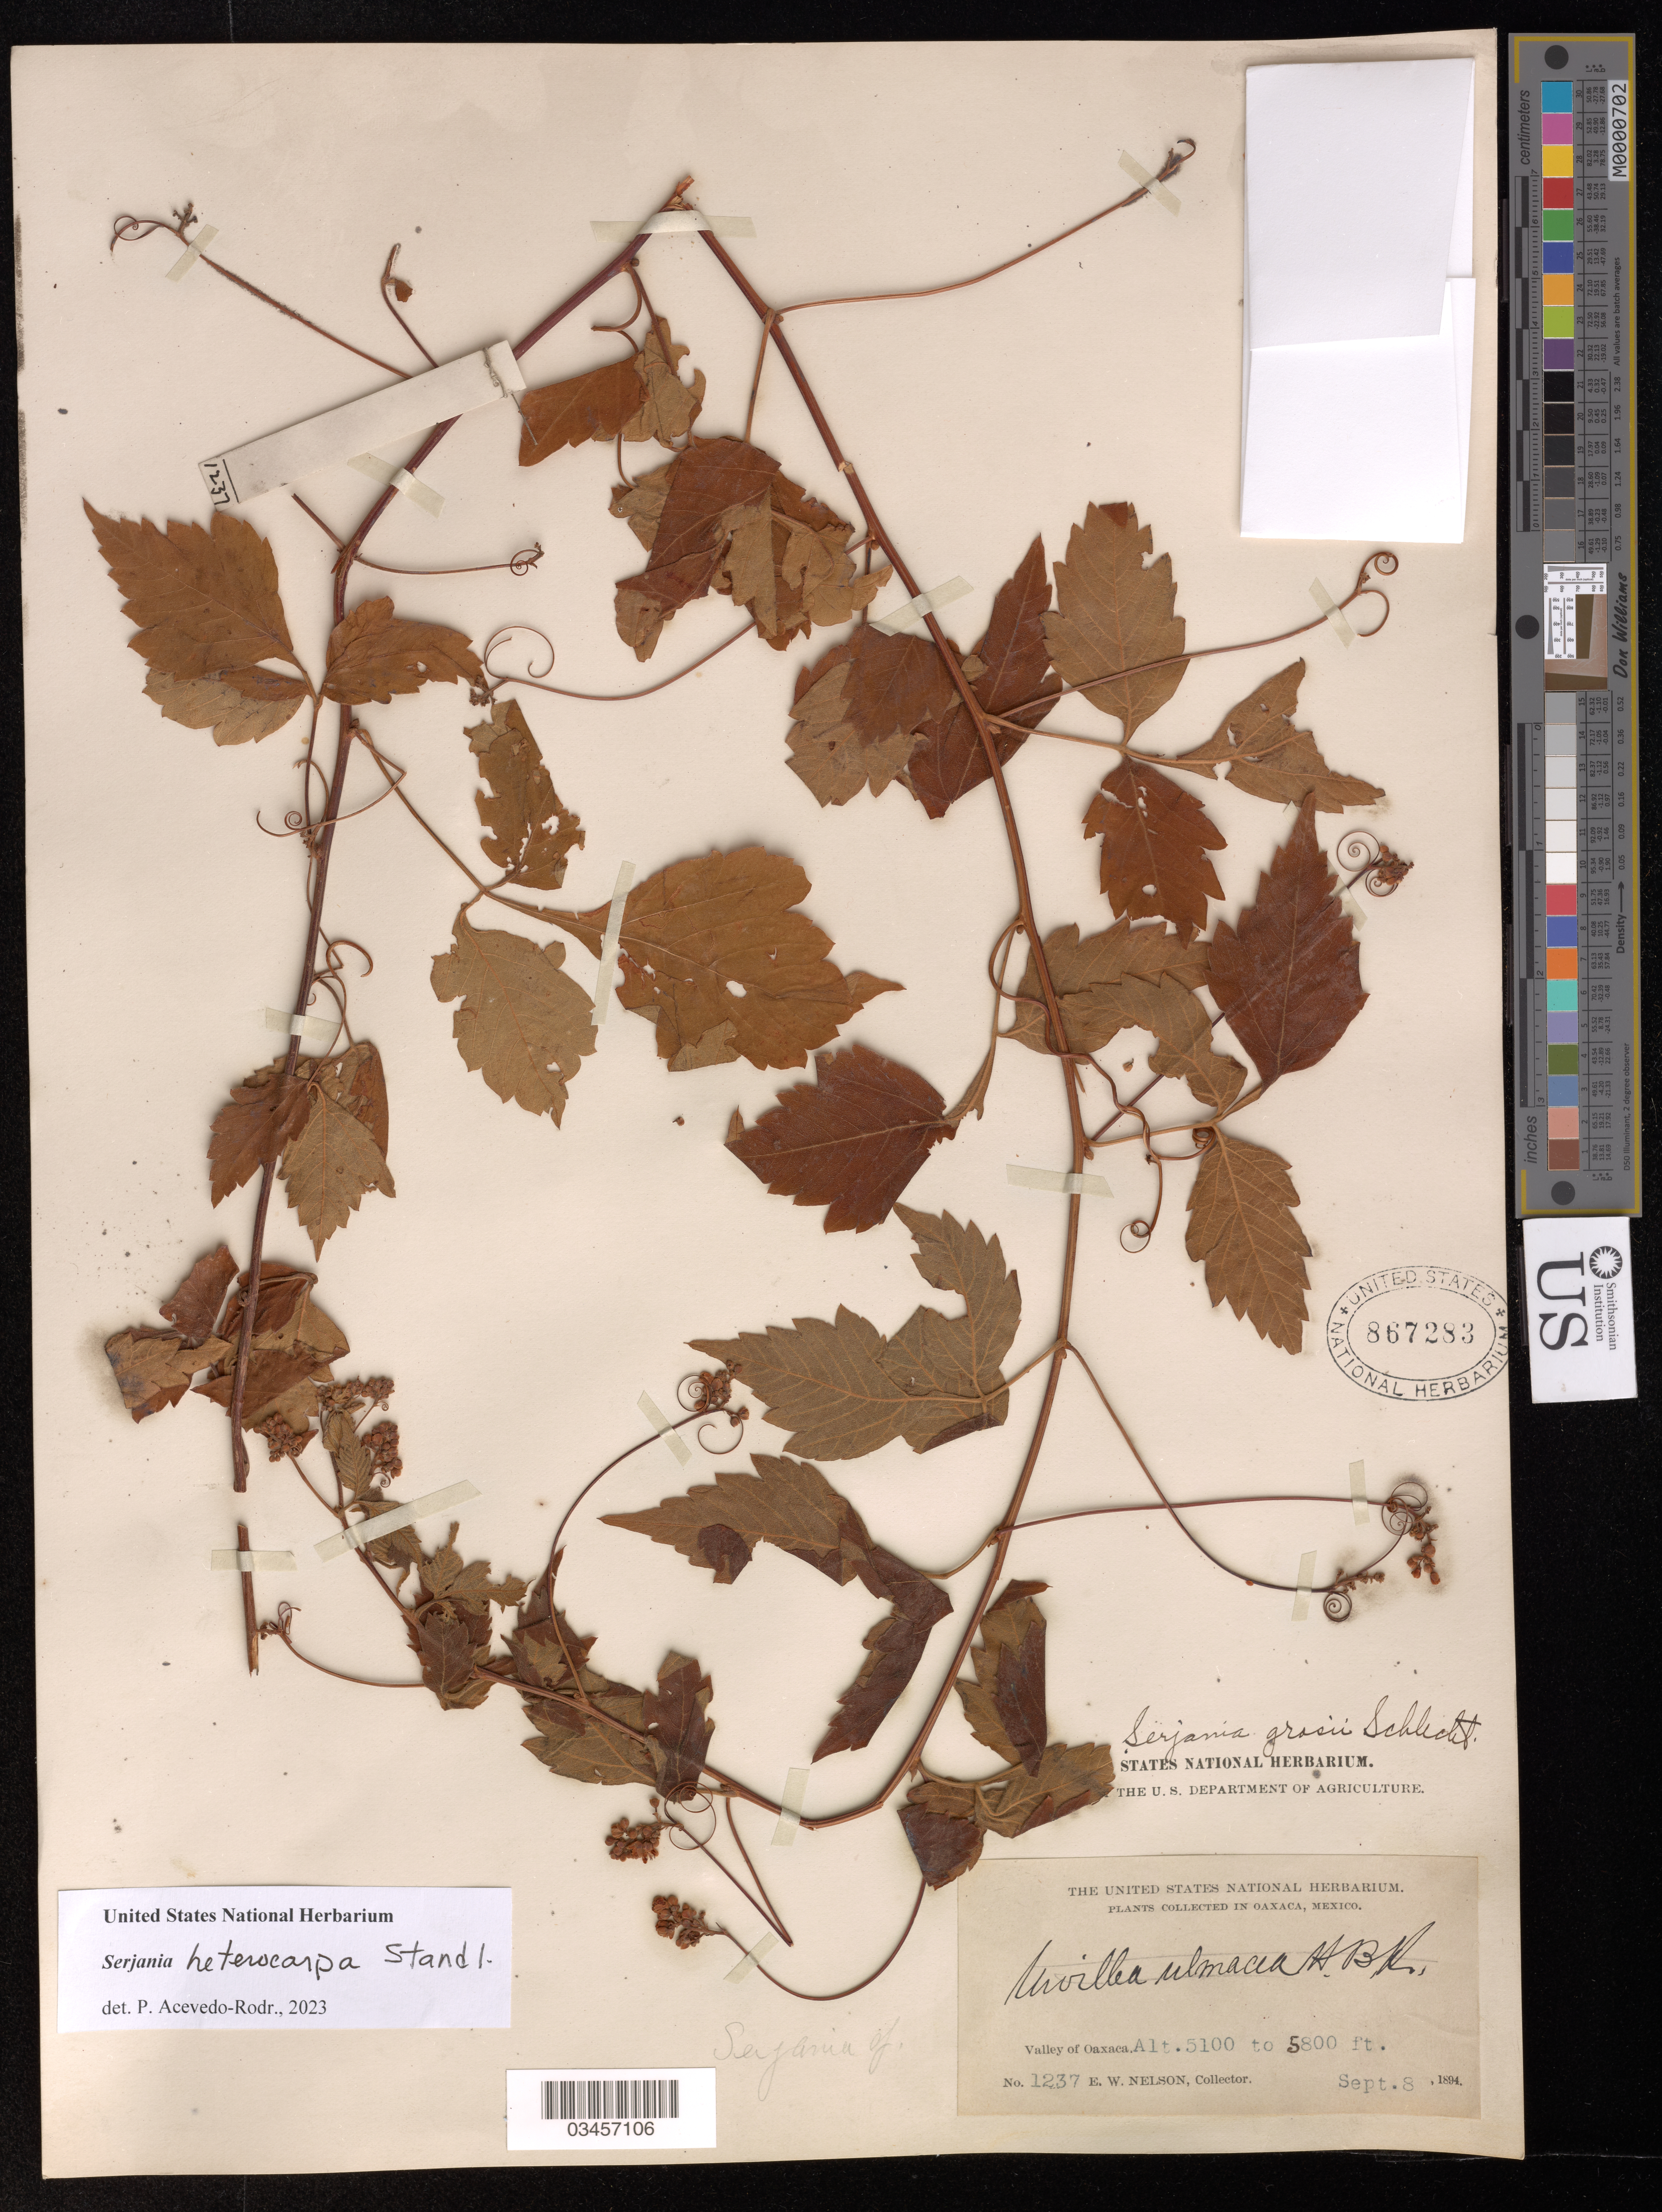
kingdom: Plantae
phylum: Tracheophyta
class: Magnoliopsida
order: Sapindales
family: Sapindaceae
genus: Serjania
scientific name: Serjania heterocarpa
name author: Standl.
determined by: Acevedo-Rodriguez, P., (US), Smithsonian Institution - National Museum of Natural History (UNITED STATES)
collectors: E. W. Nelson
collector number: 1237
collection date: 1894-09-08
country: Mexico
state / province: Oaxaca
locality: Valley of Oaxaca.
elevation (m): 1554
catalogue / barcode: US 867283